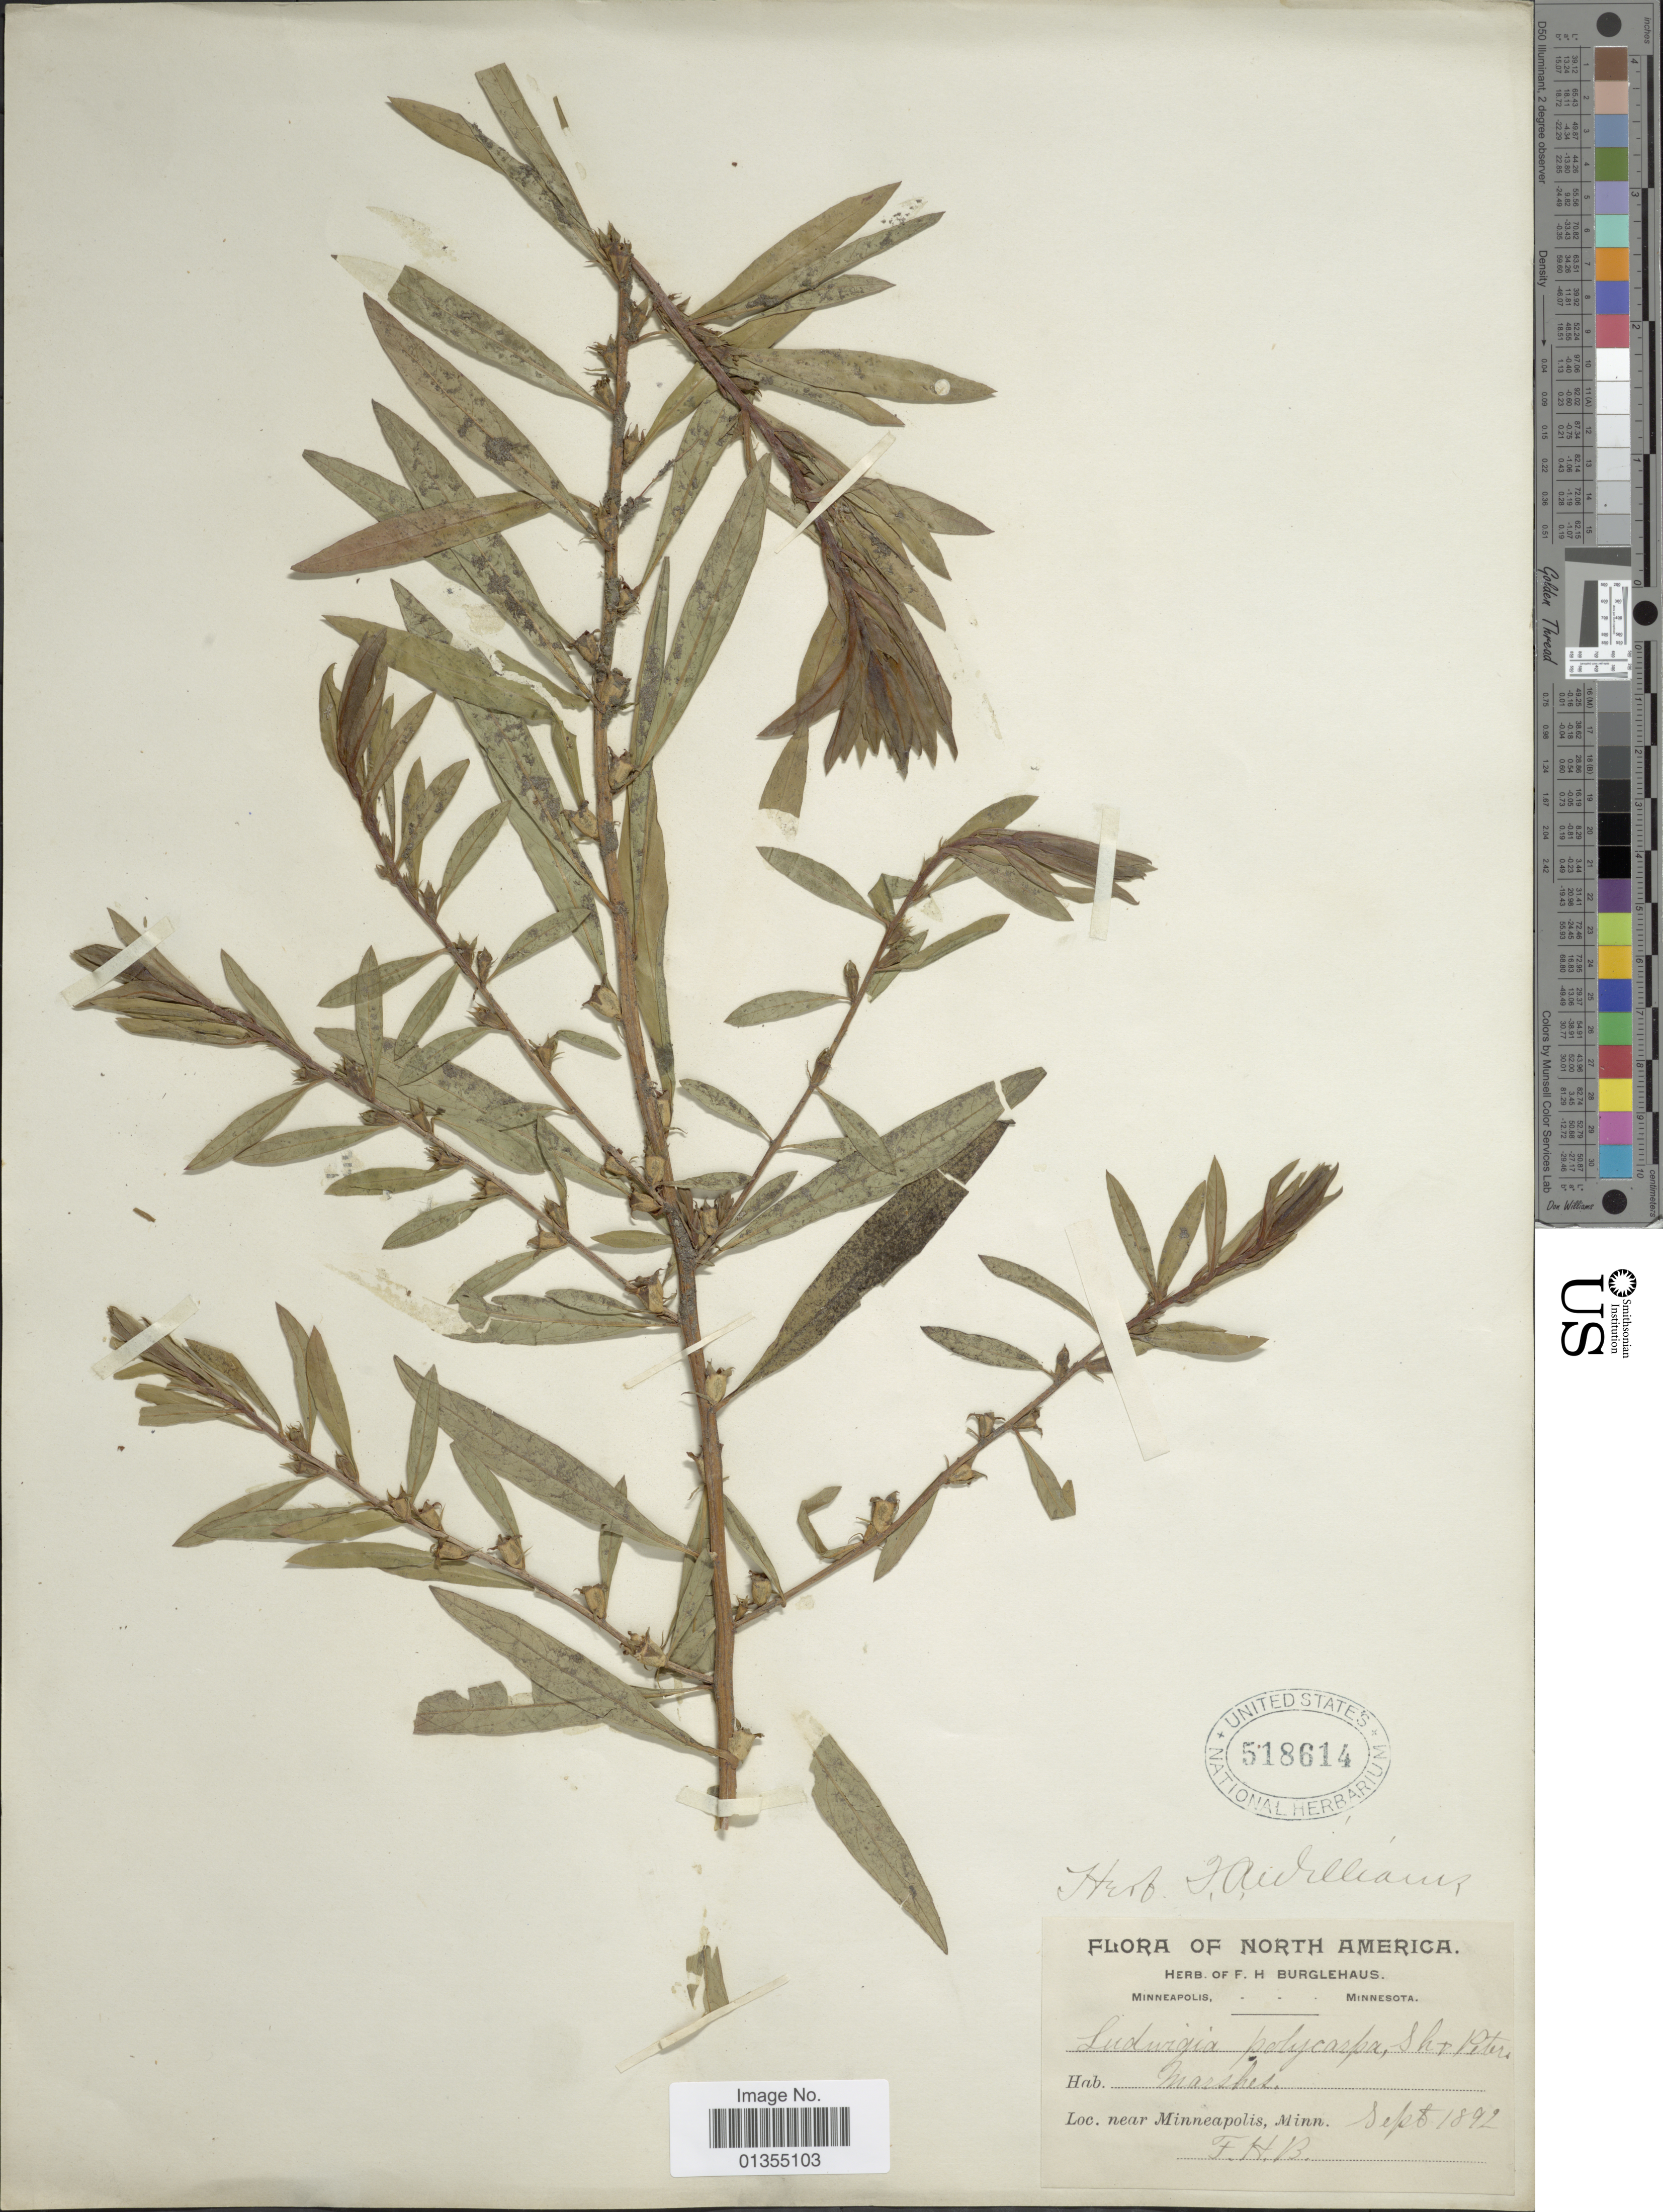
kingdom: Plantae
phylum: Tracheophyta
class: Magnoliopsida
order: Myrtales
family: Onagraceae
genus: Ludwigia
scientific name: Ludwigia polycarpa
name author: Short & R. Peter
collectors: F. Burglehaus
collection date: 1892-09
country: United States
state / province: Minnesota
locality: Near Minneapolis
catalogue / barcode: US 518614